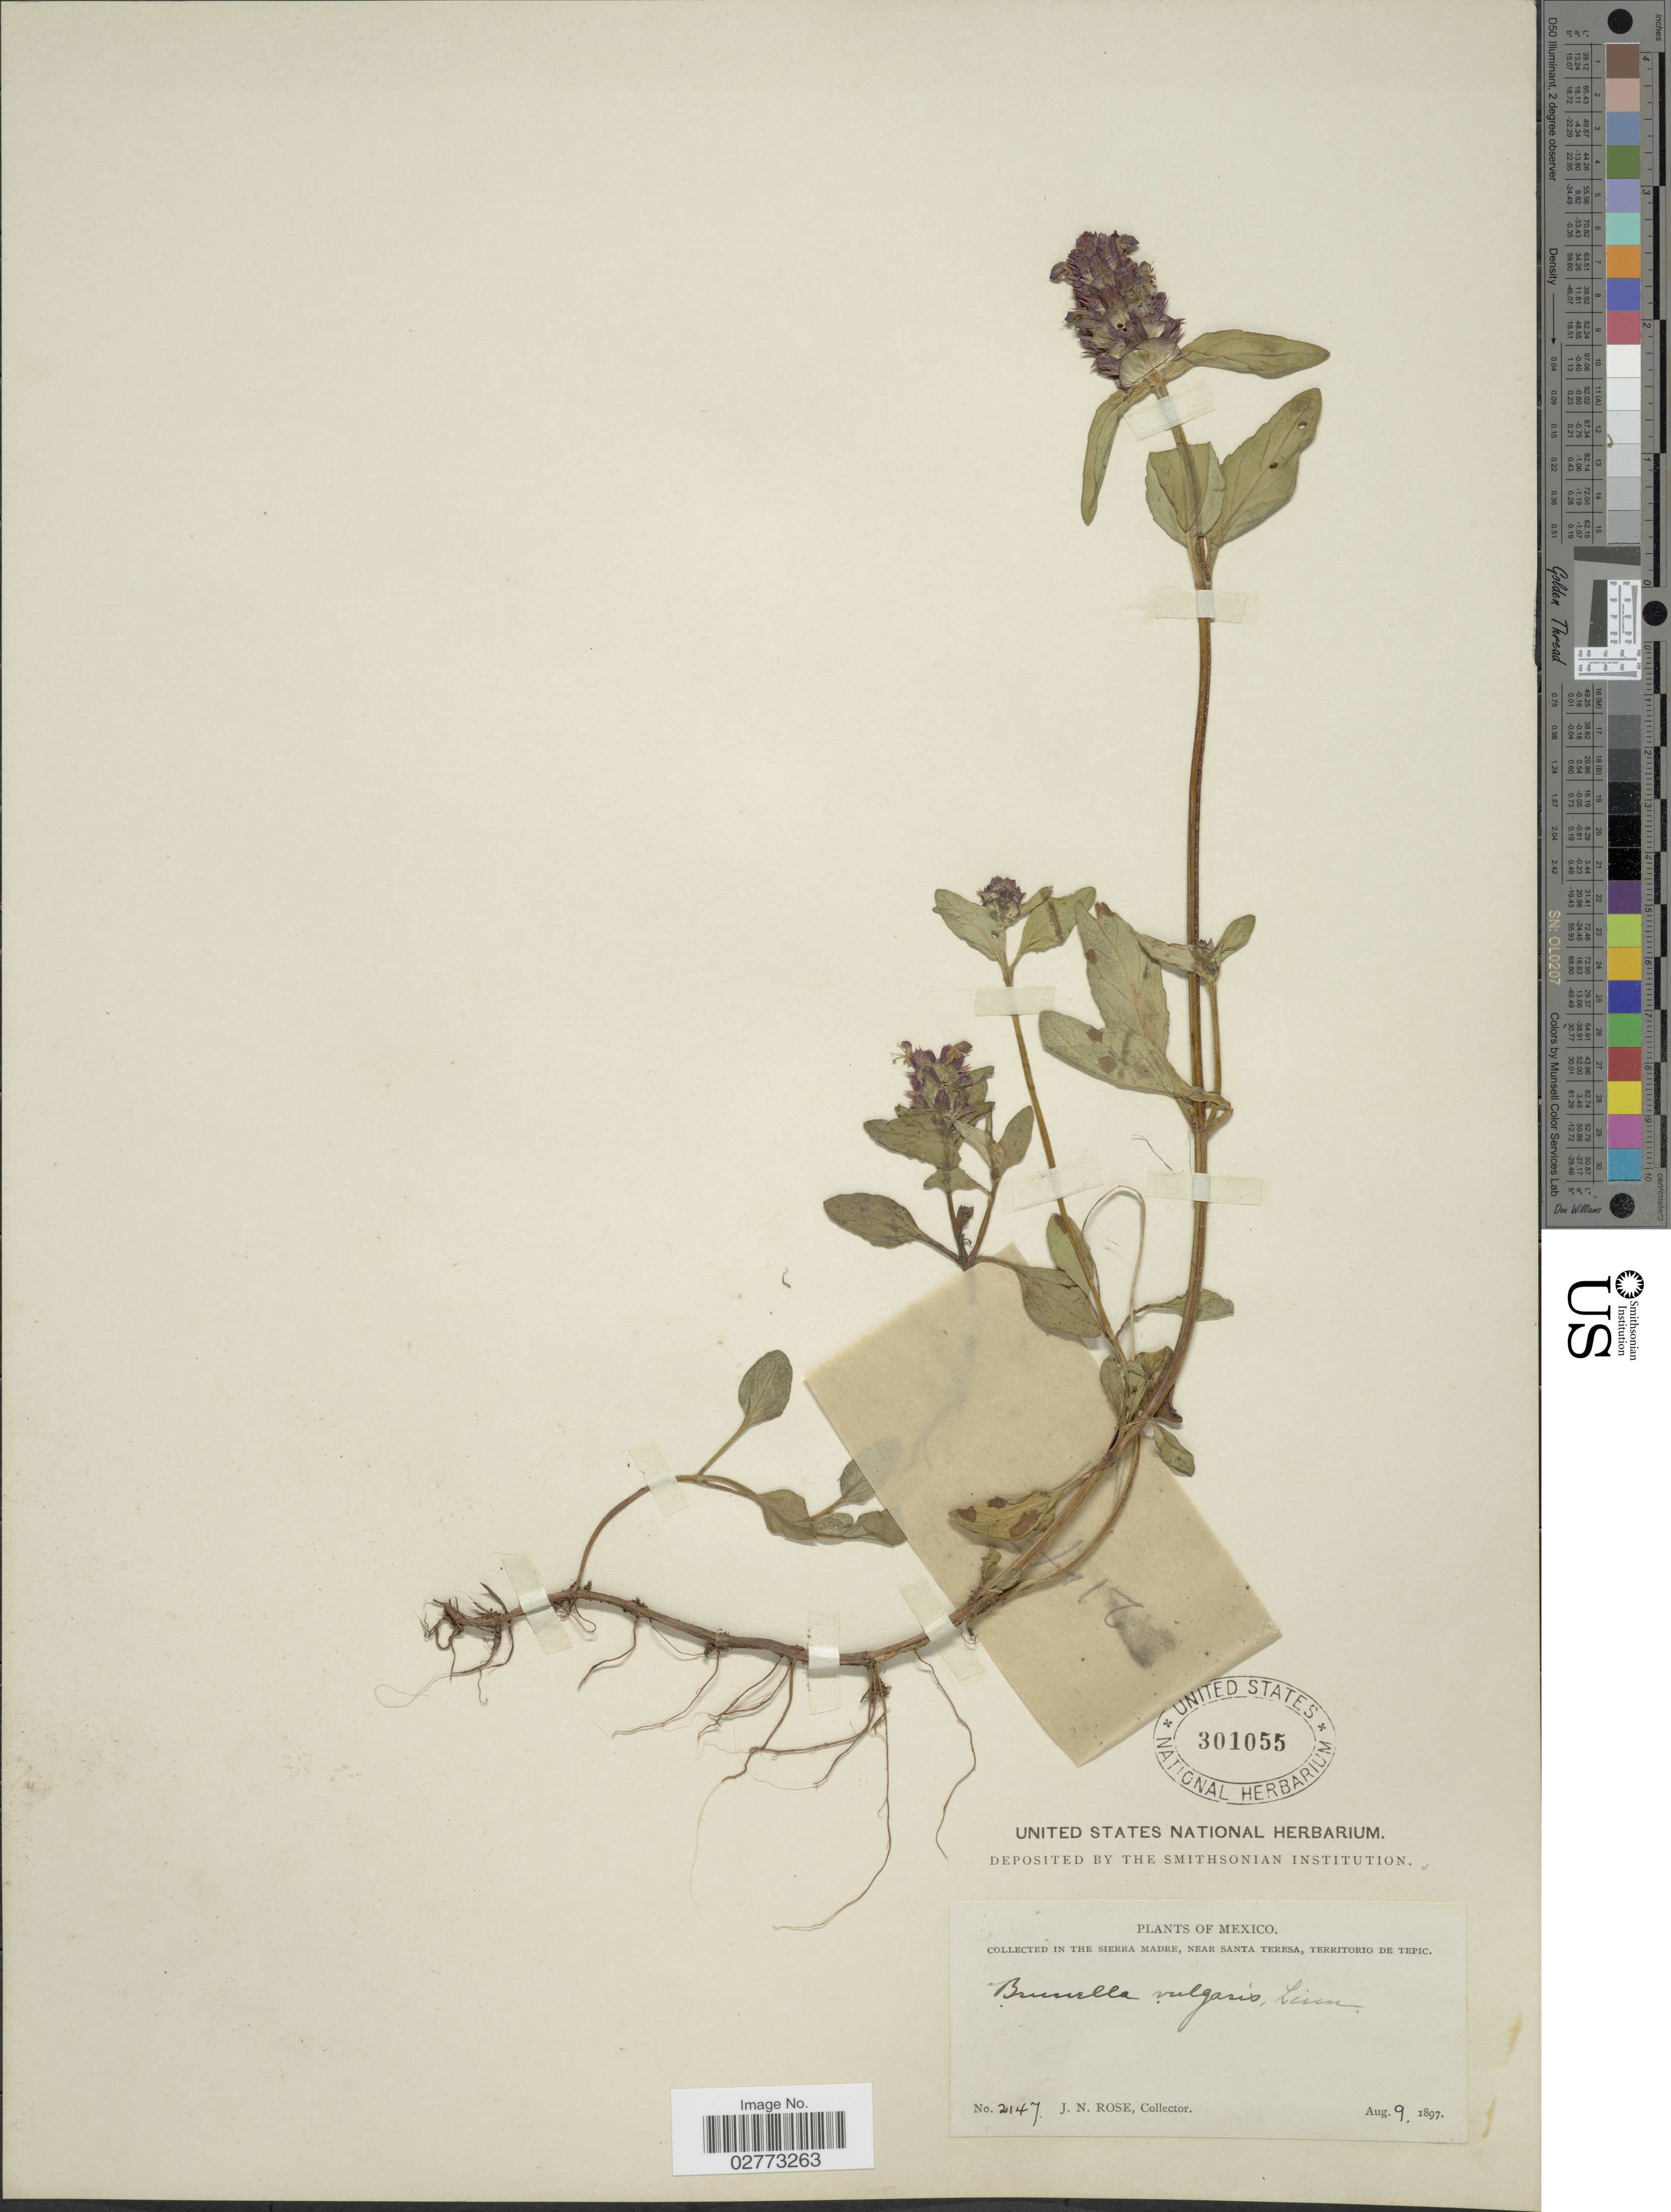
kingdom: Plantae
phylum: Tracheophyta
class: Magnoliopsida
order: Lamiales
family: Lamiaceae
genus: Prunella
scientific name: Prunella vulgaris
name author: L.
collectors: J. N. Rose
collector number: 2147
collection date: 1897-08-09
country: Mexico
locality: Sierra Madre, near Santa Teresa, Territorio de Tepic.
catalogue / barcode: US 301055